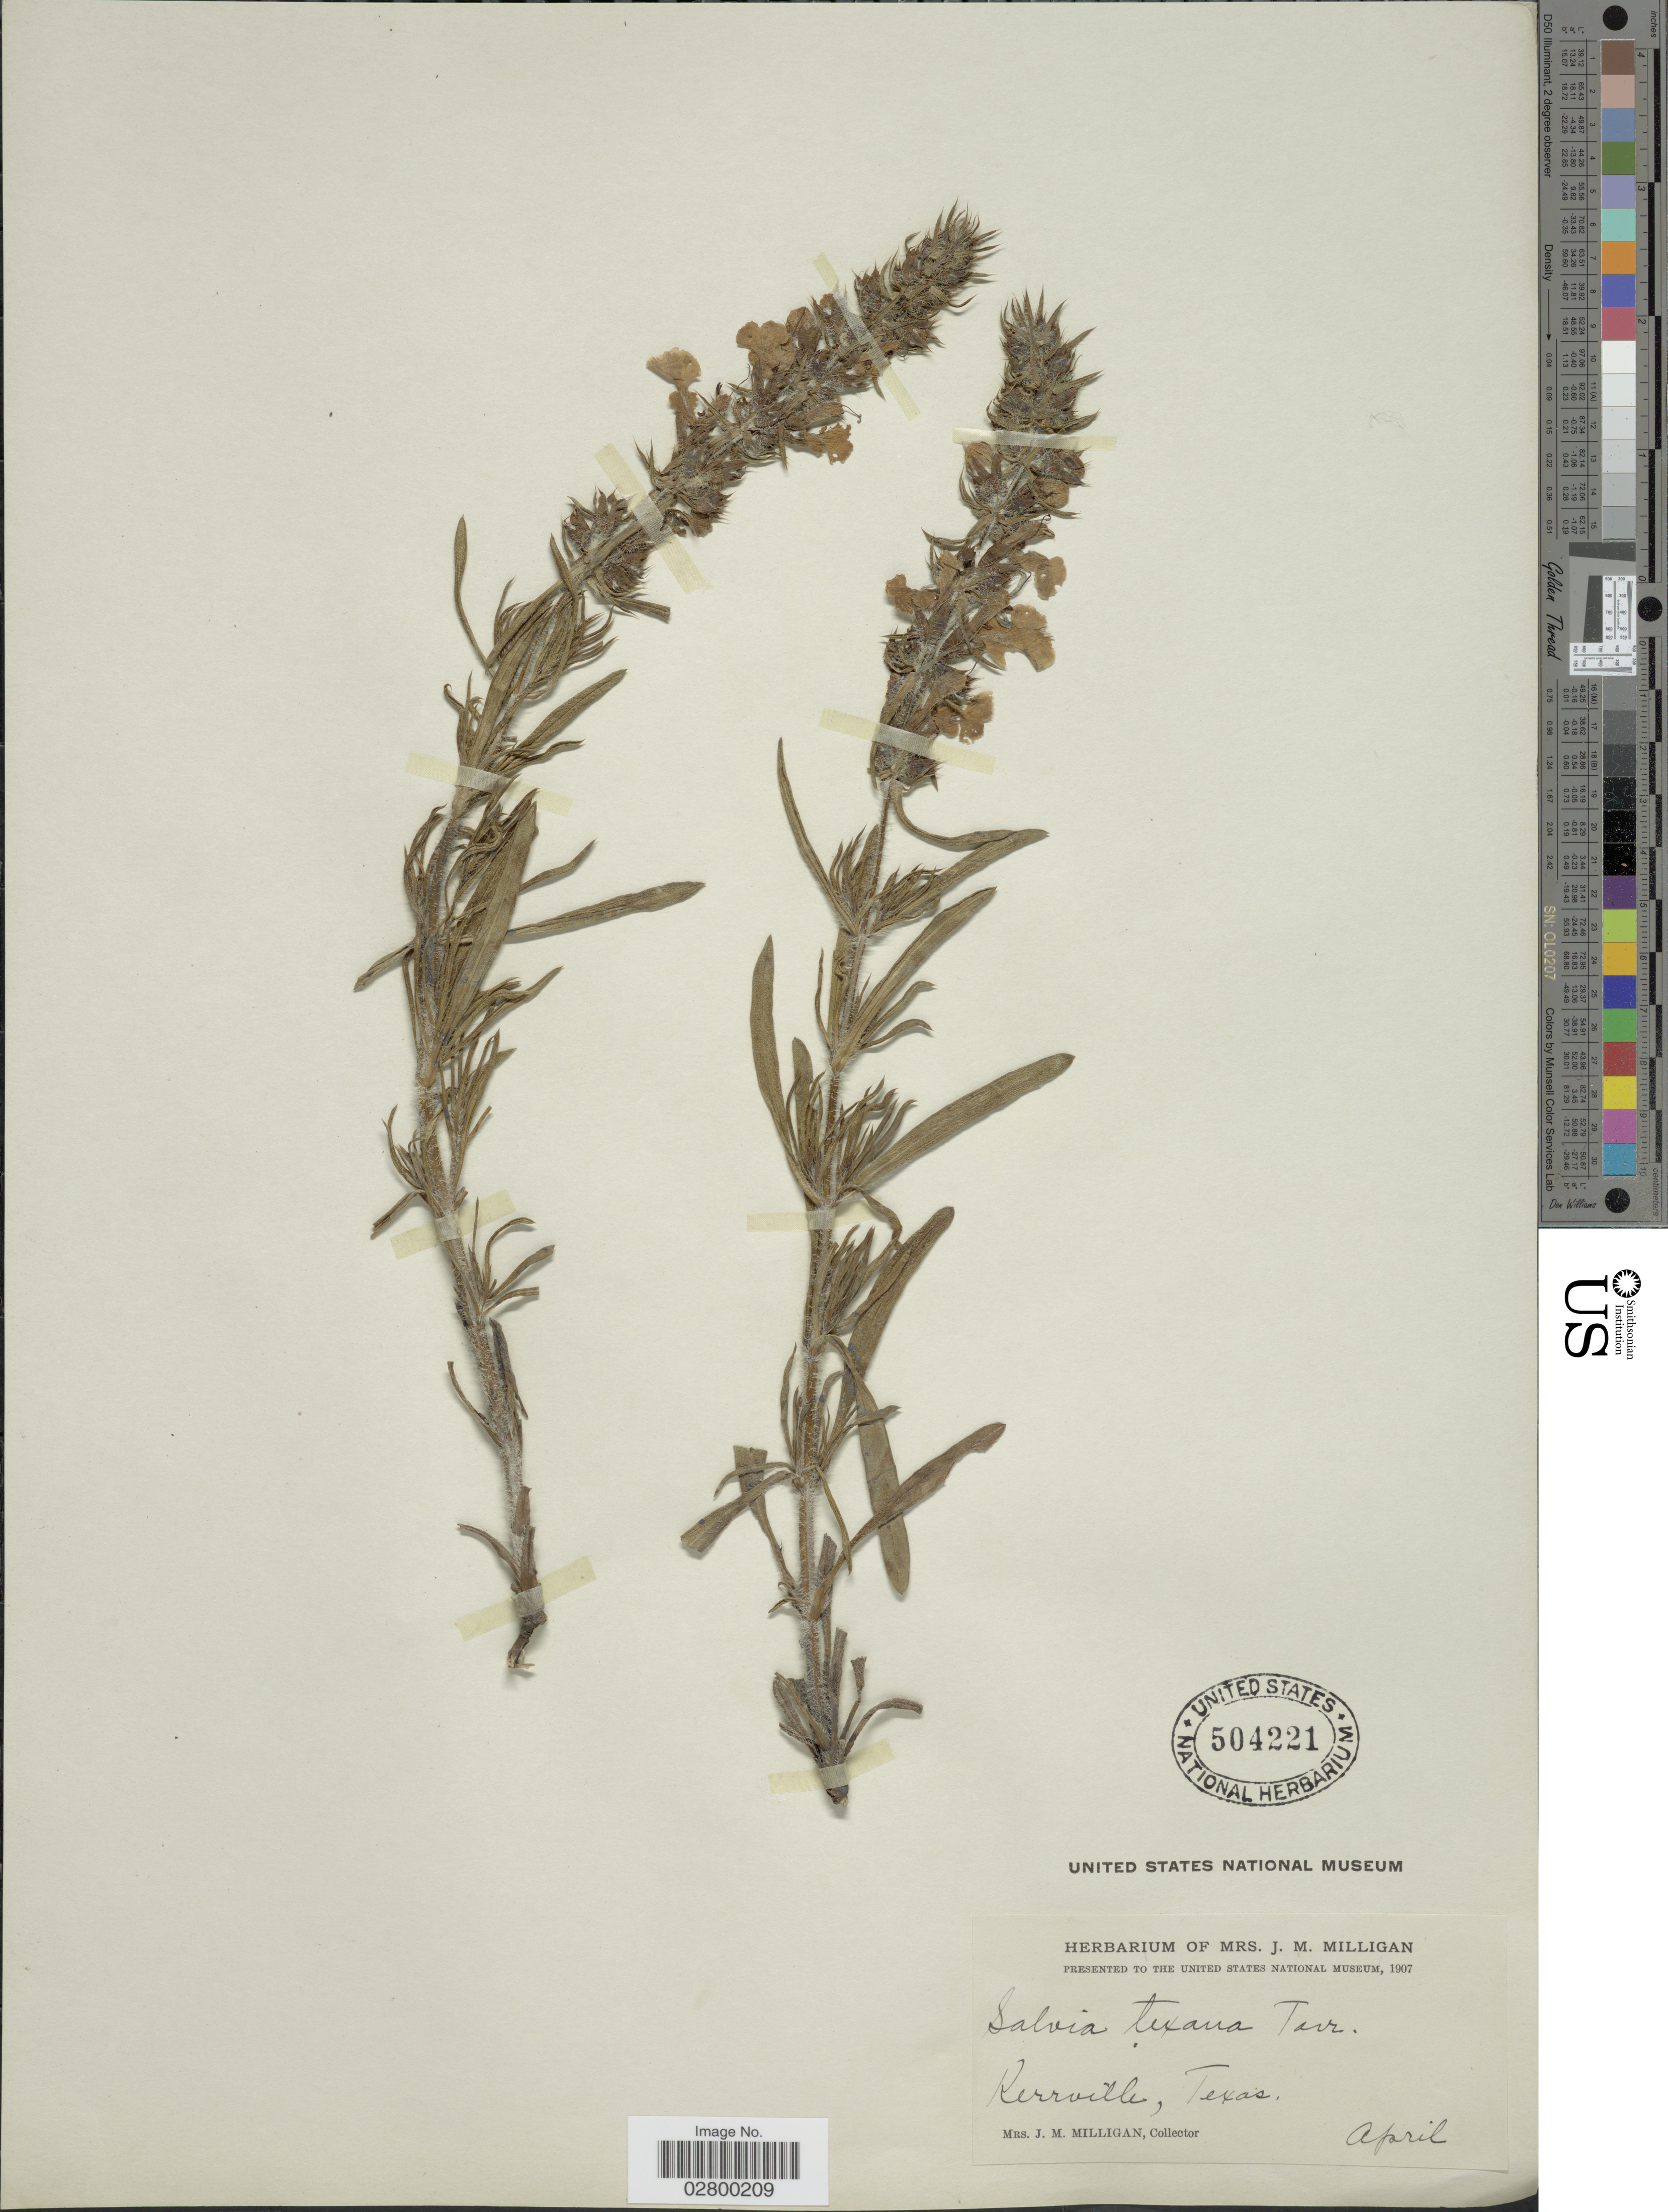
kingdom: Plantae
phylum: Tracheophyta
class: Magnoliopsida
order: Lamiales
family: Lamiaceae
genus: Salvia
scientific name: Salvia texana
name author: (Scheele) Torr.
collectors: J. Milligan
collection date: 1907-04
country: United States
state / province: Texas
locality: Kerrville.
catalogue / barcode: US 504221